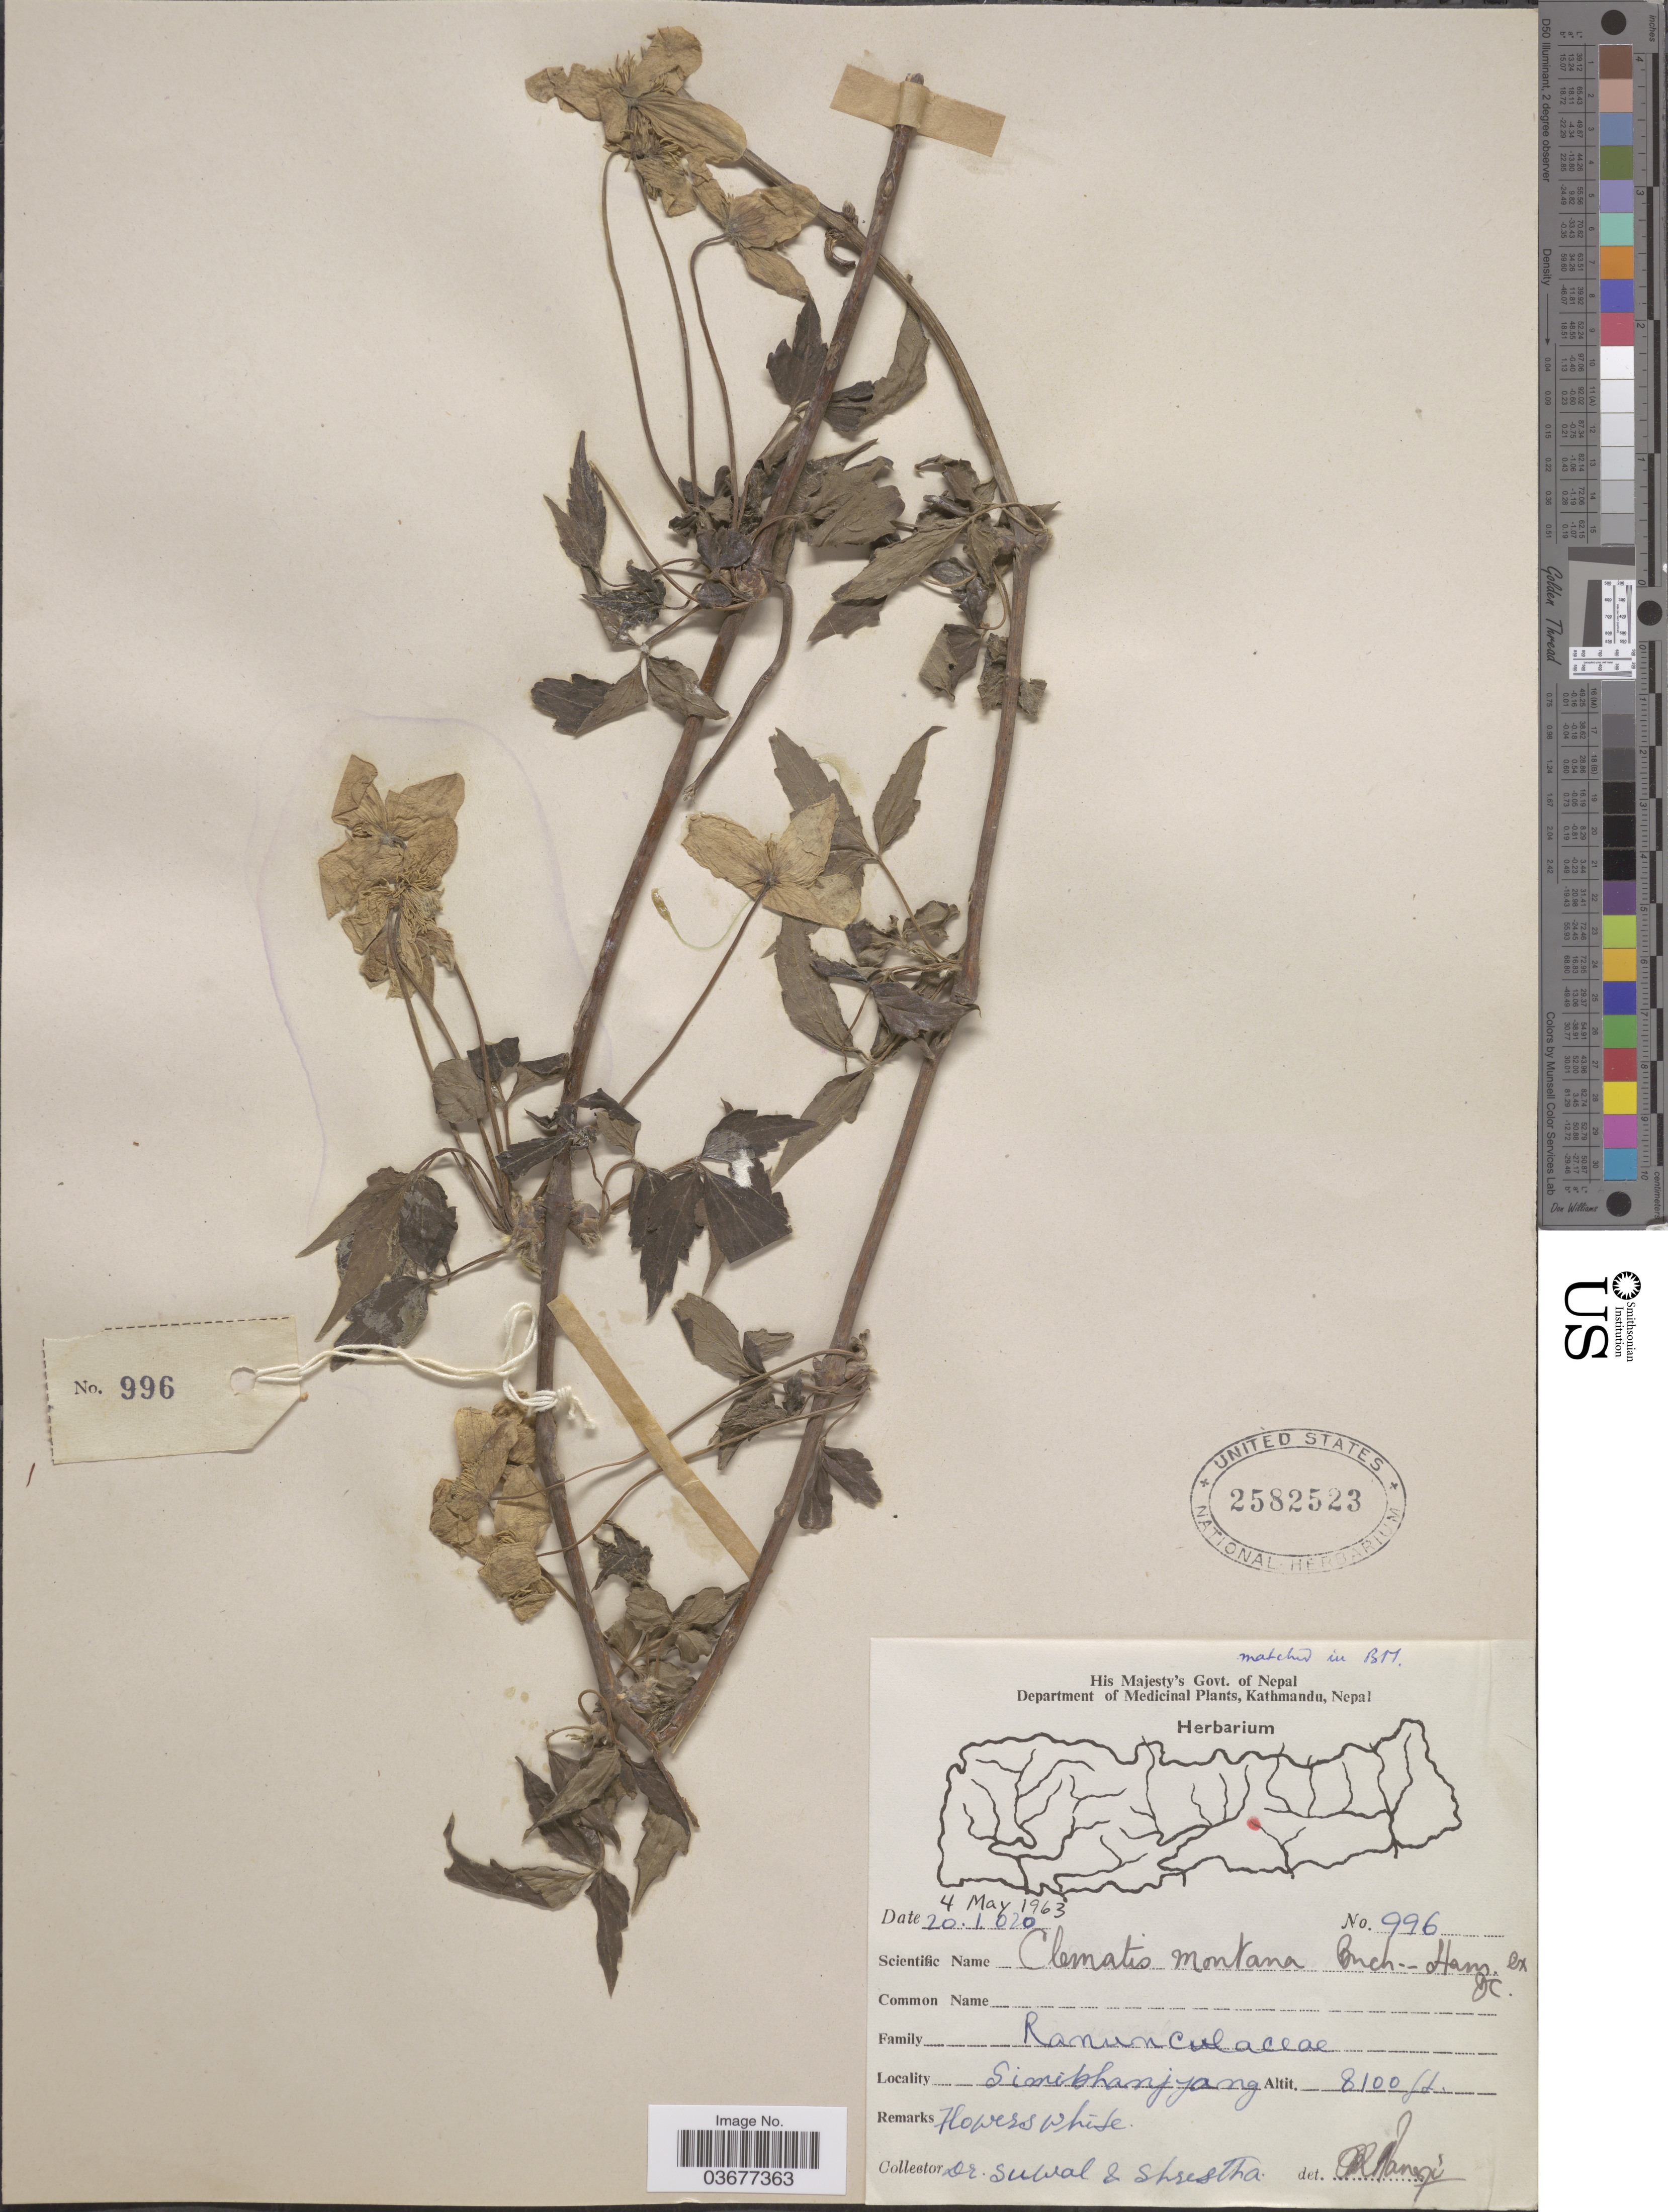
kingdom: Plantae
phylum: Tracheophyta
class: Magnoliopsida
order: Ranunculales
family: Ranunculaceae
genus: Clematis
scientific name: Clematis montana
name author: Buch.-Ham. ex DC.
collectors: -. Suwal & -. Shrestha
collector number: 996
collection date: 1963-05-04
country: Nepal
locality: Simbhanjyang.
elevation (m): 2469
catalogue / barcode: US 2582523